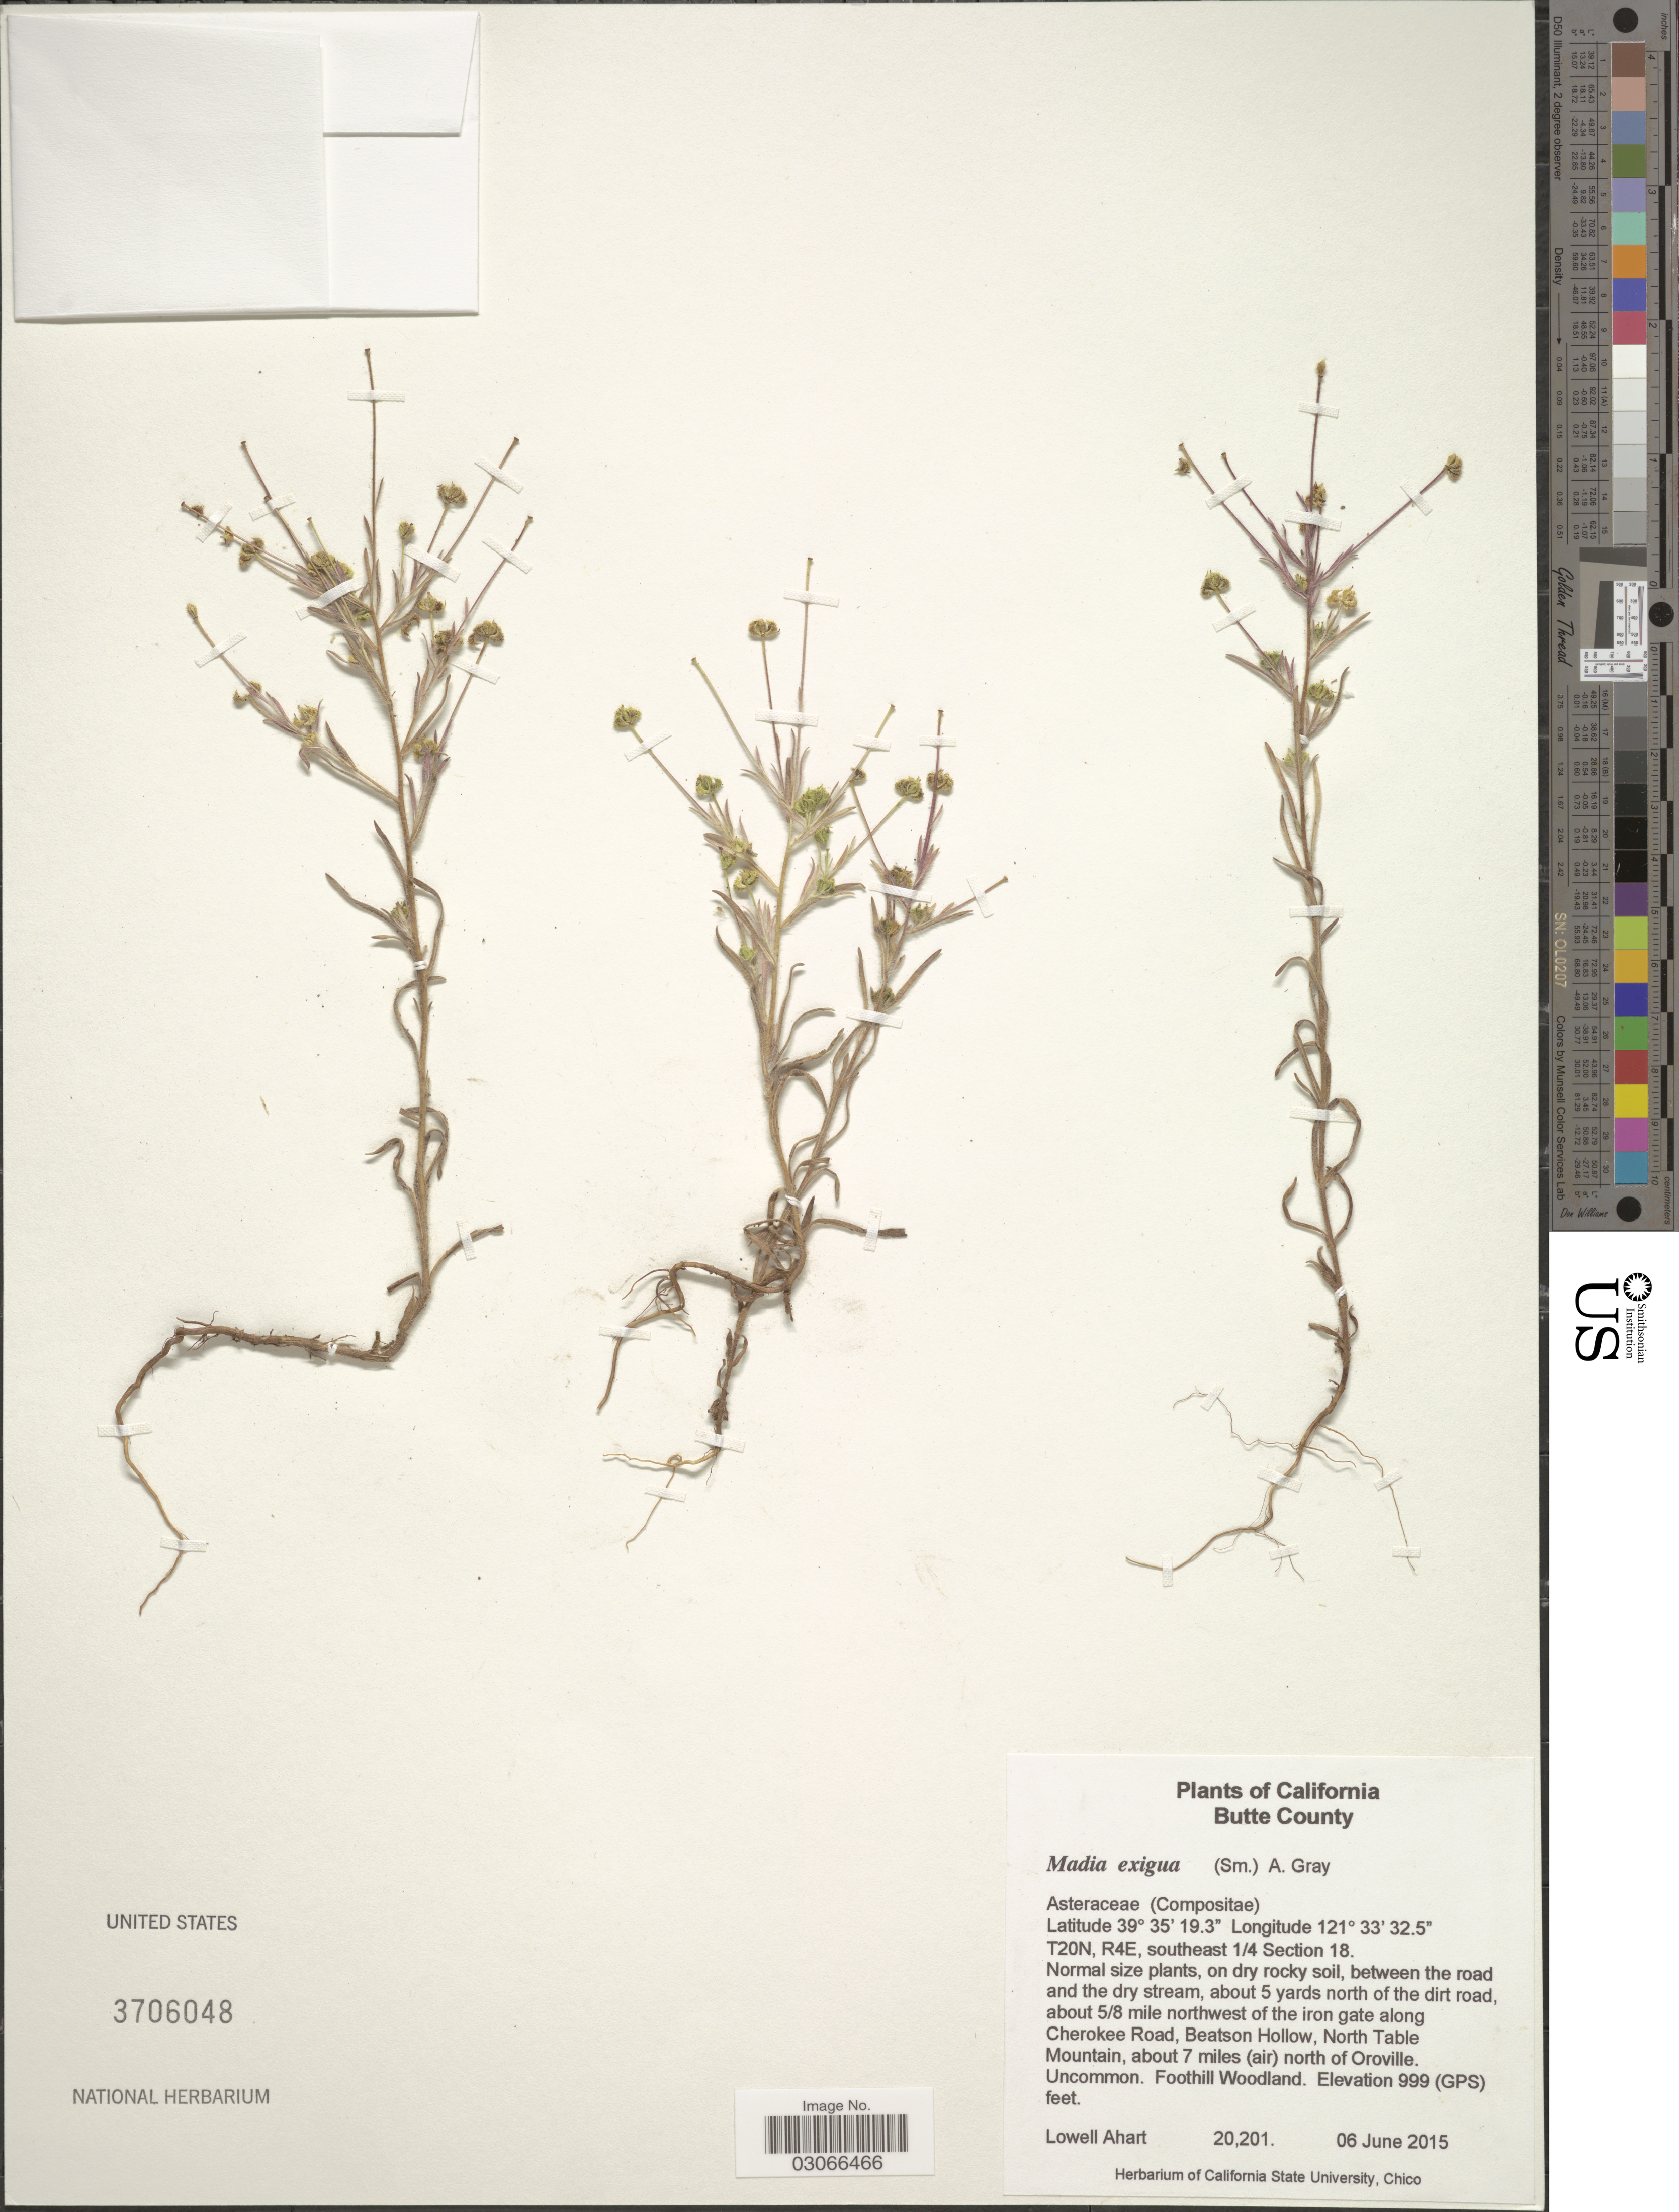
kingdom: Plantae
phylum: Tracheophyta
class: Magnoliopsida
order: Asterales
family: Asteraceae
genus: Madia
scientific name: Madia exigua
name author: (Sm.) A. Gray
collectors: L. Ahart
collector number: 20201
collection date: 2015-06-06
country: United States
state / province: California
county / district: Butte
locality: Butte County. T20N, R4E, southeast ¼ Section 18, about 5 yards north of the dirt road, about 5/8 mile northwest of the iron gate along Cherokee Road, Beatson Hollow, North Table Mountain, about 7 miles (air) north of Oroville.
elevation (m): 304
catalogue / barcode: US 3706048